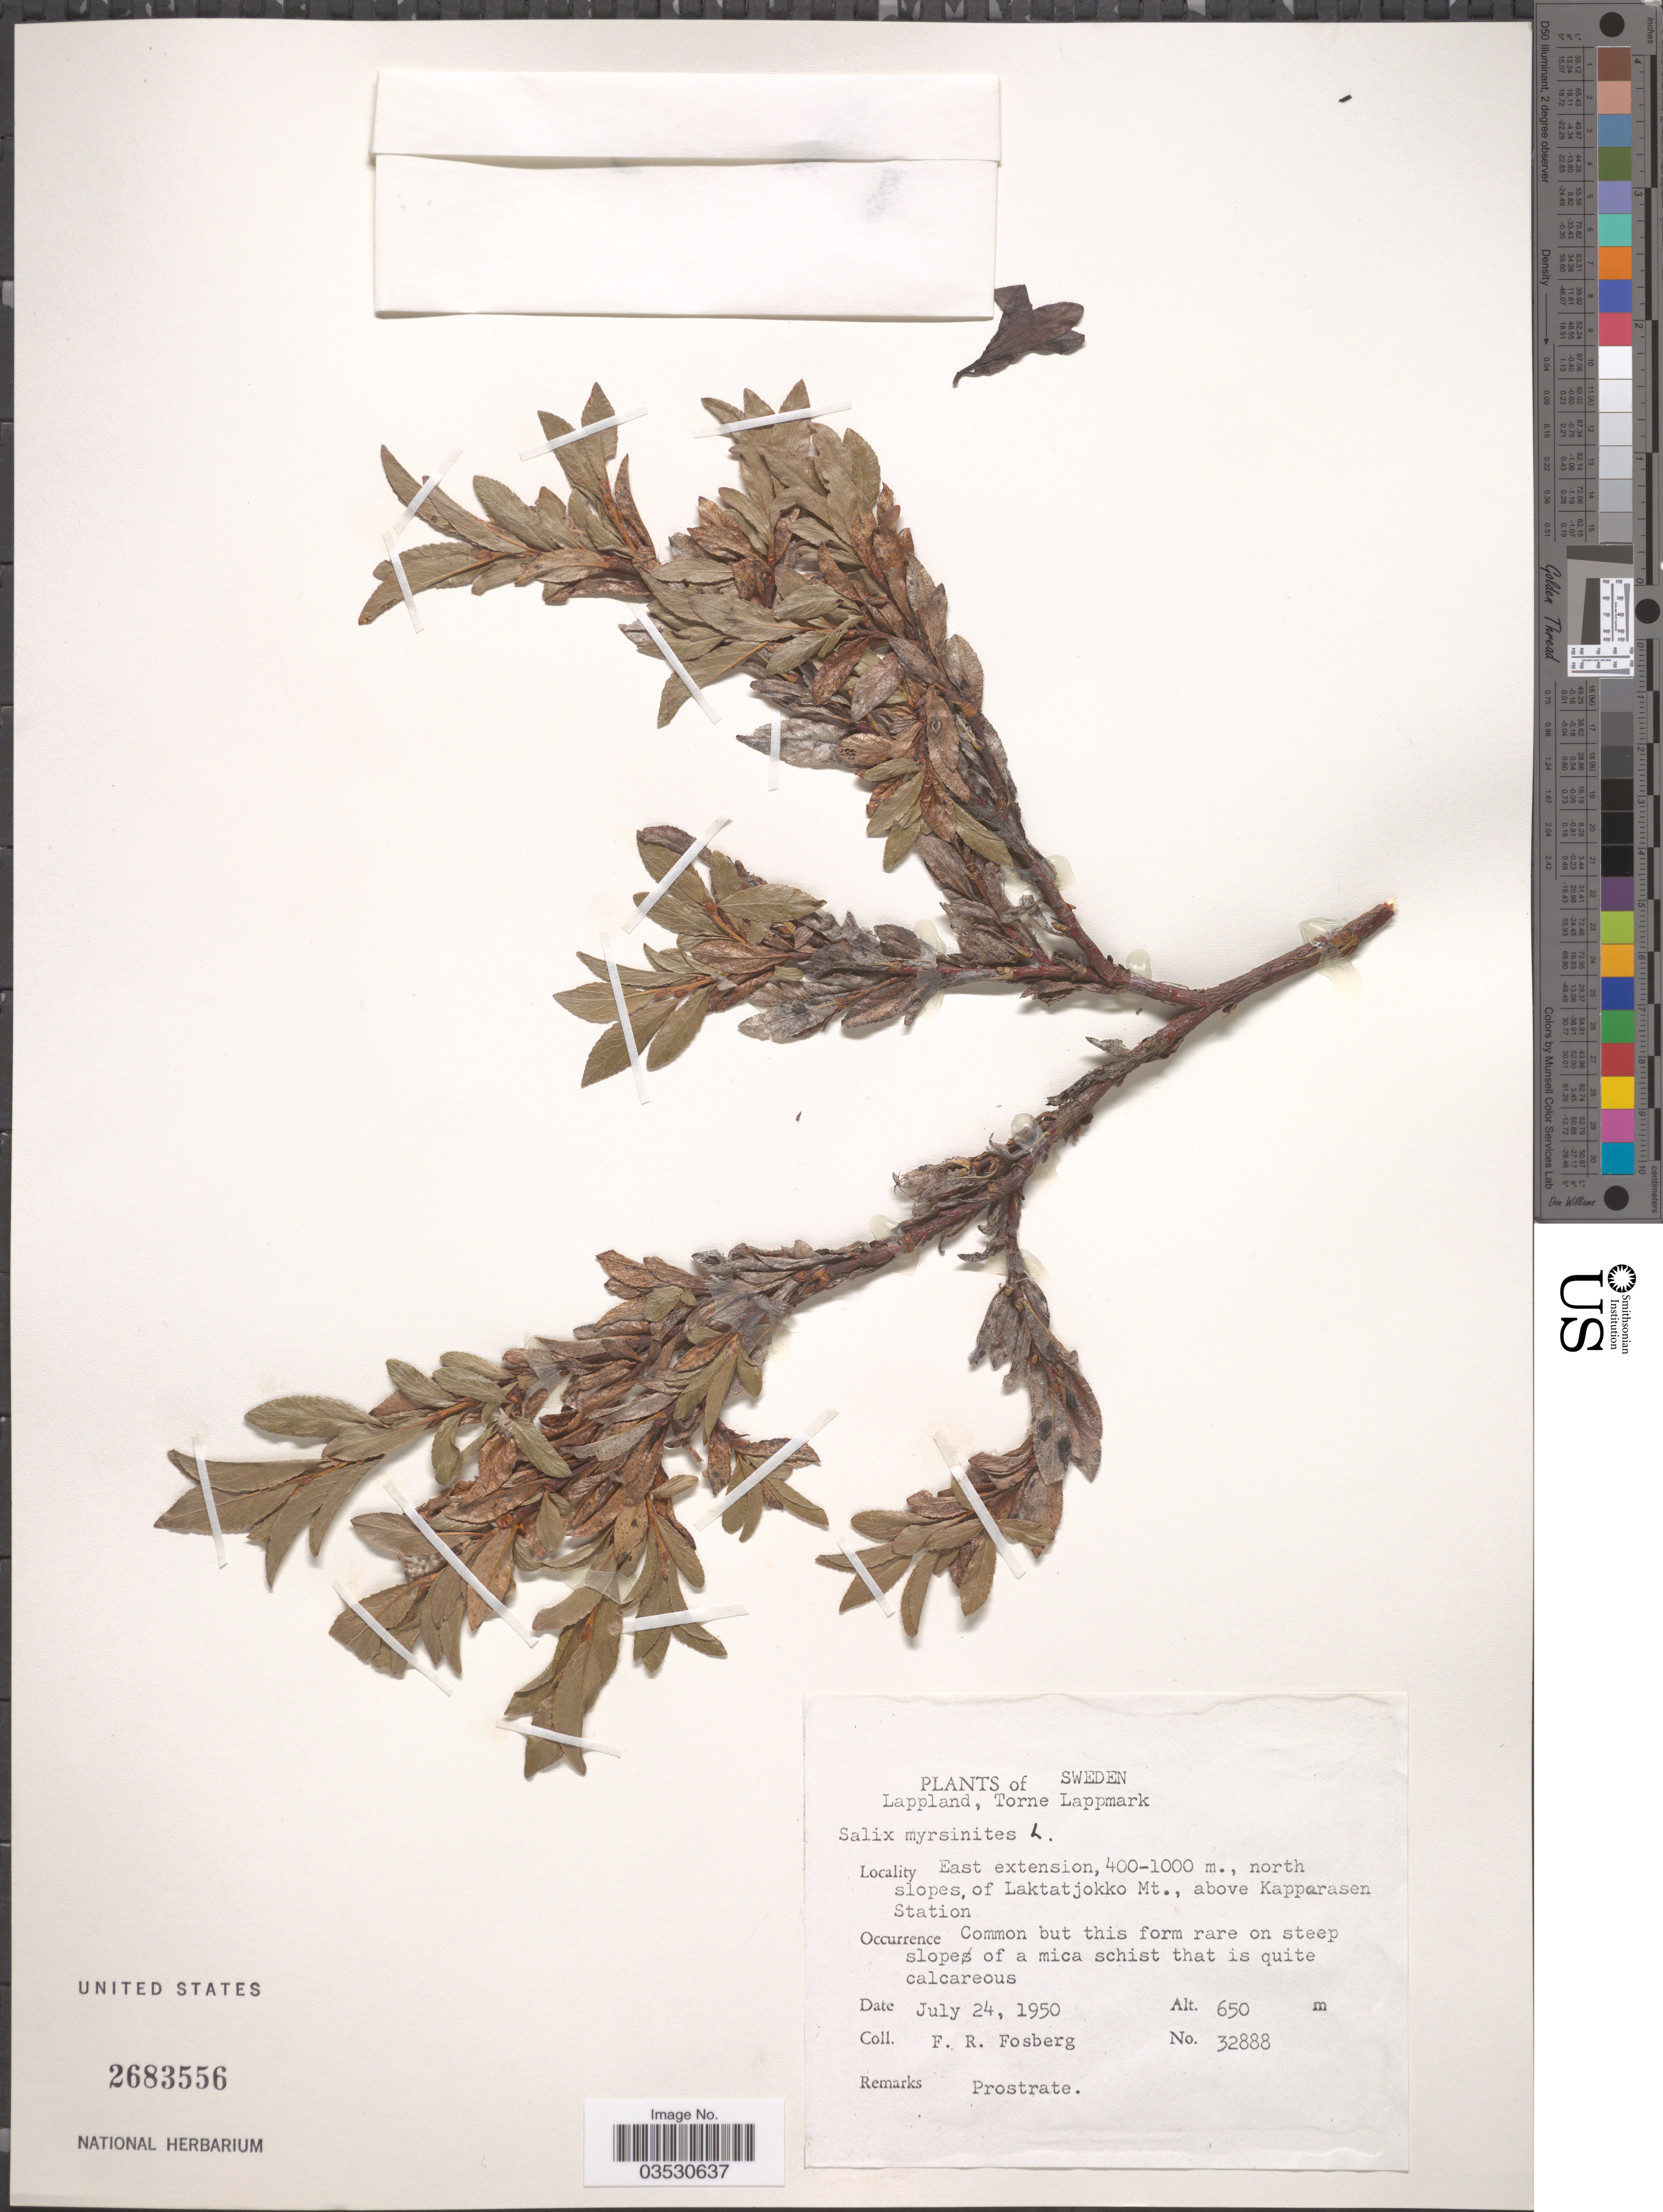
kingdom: Plantae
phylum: Tracheophyta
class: Magnoliopsida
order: Malpighiales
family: Salicaceae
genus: Salix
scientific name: Salix myrsinites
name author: L.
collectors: F. R. Fosberg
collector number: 32888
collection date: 1950-07-24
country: Sweden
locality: Lappland, Torne Lappmark. East extension, 400-100 m., north slopes, of Laktatjokko Mt., above Kapparasen Station.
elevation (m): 650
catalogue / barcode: US 2683556